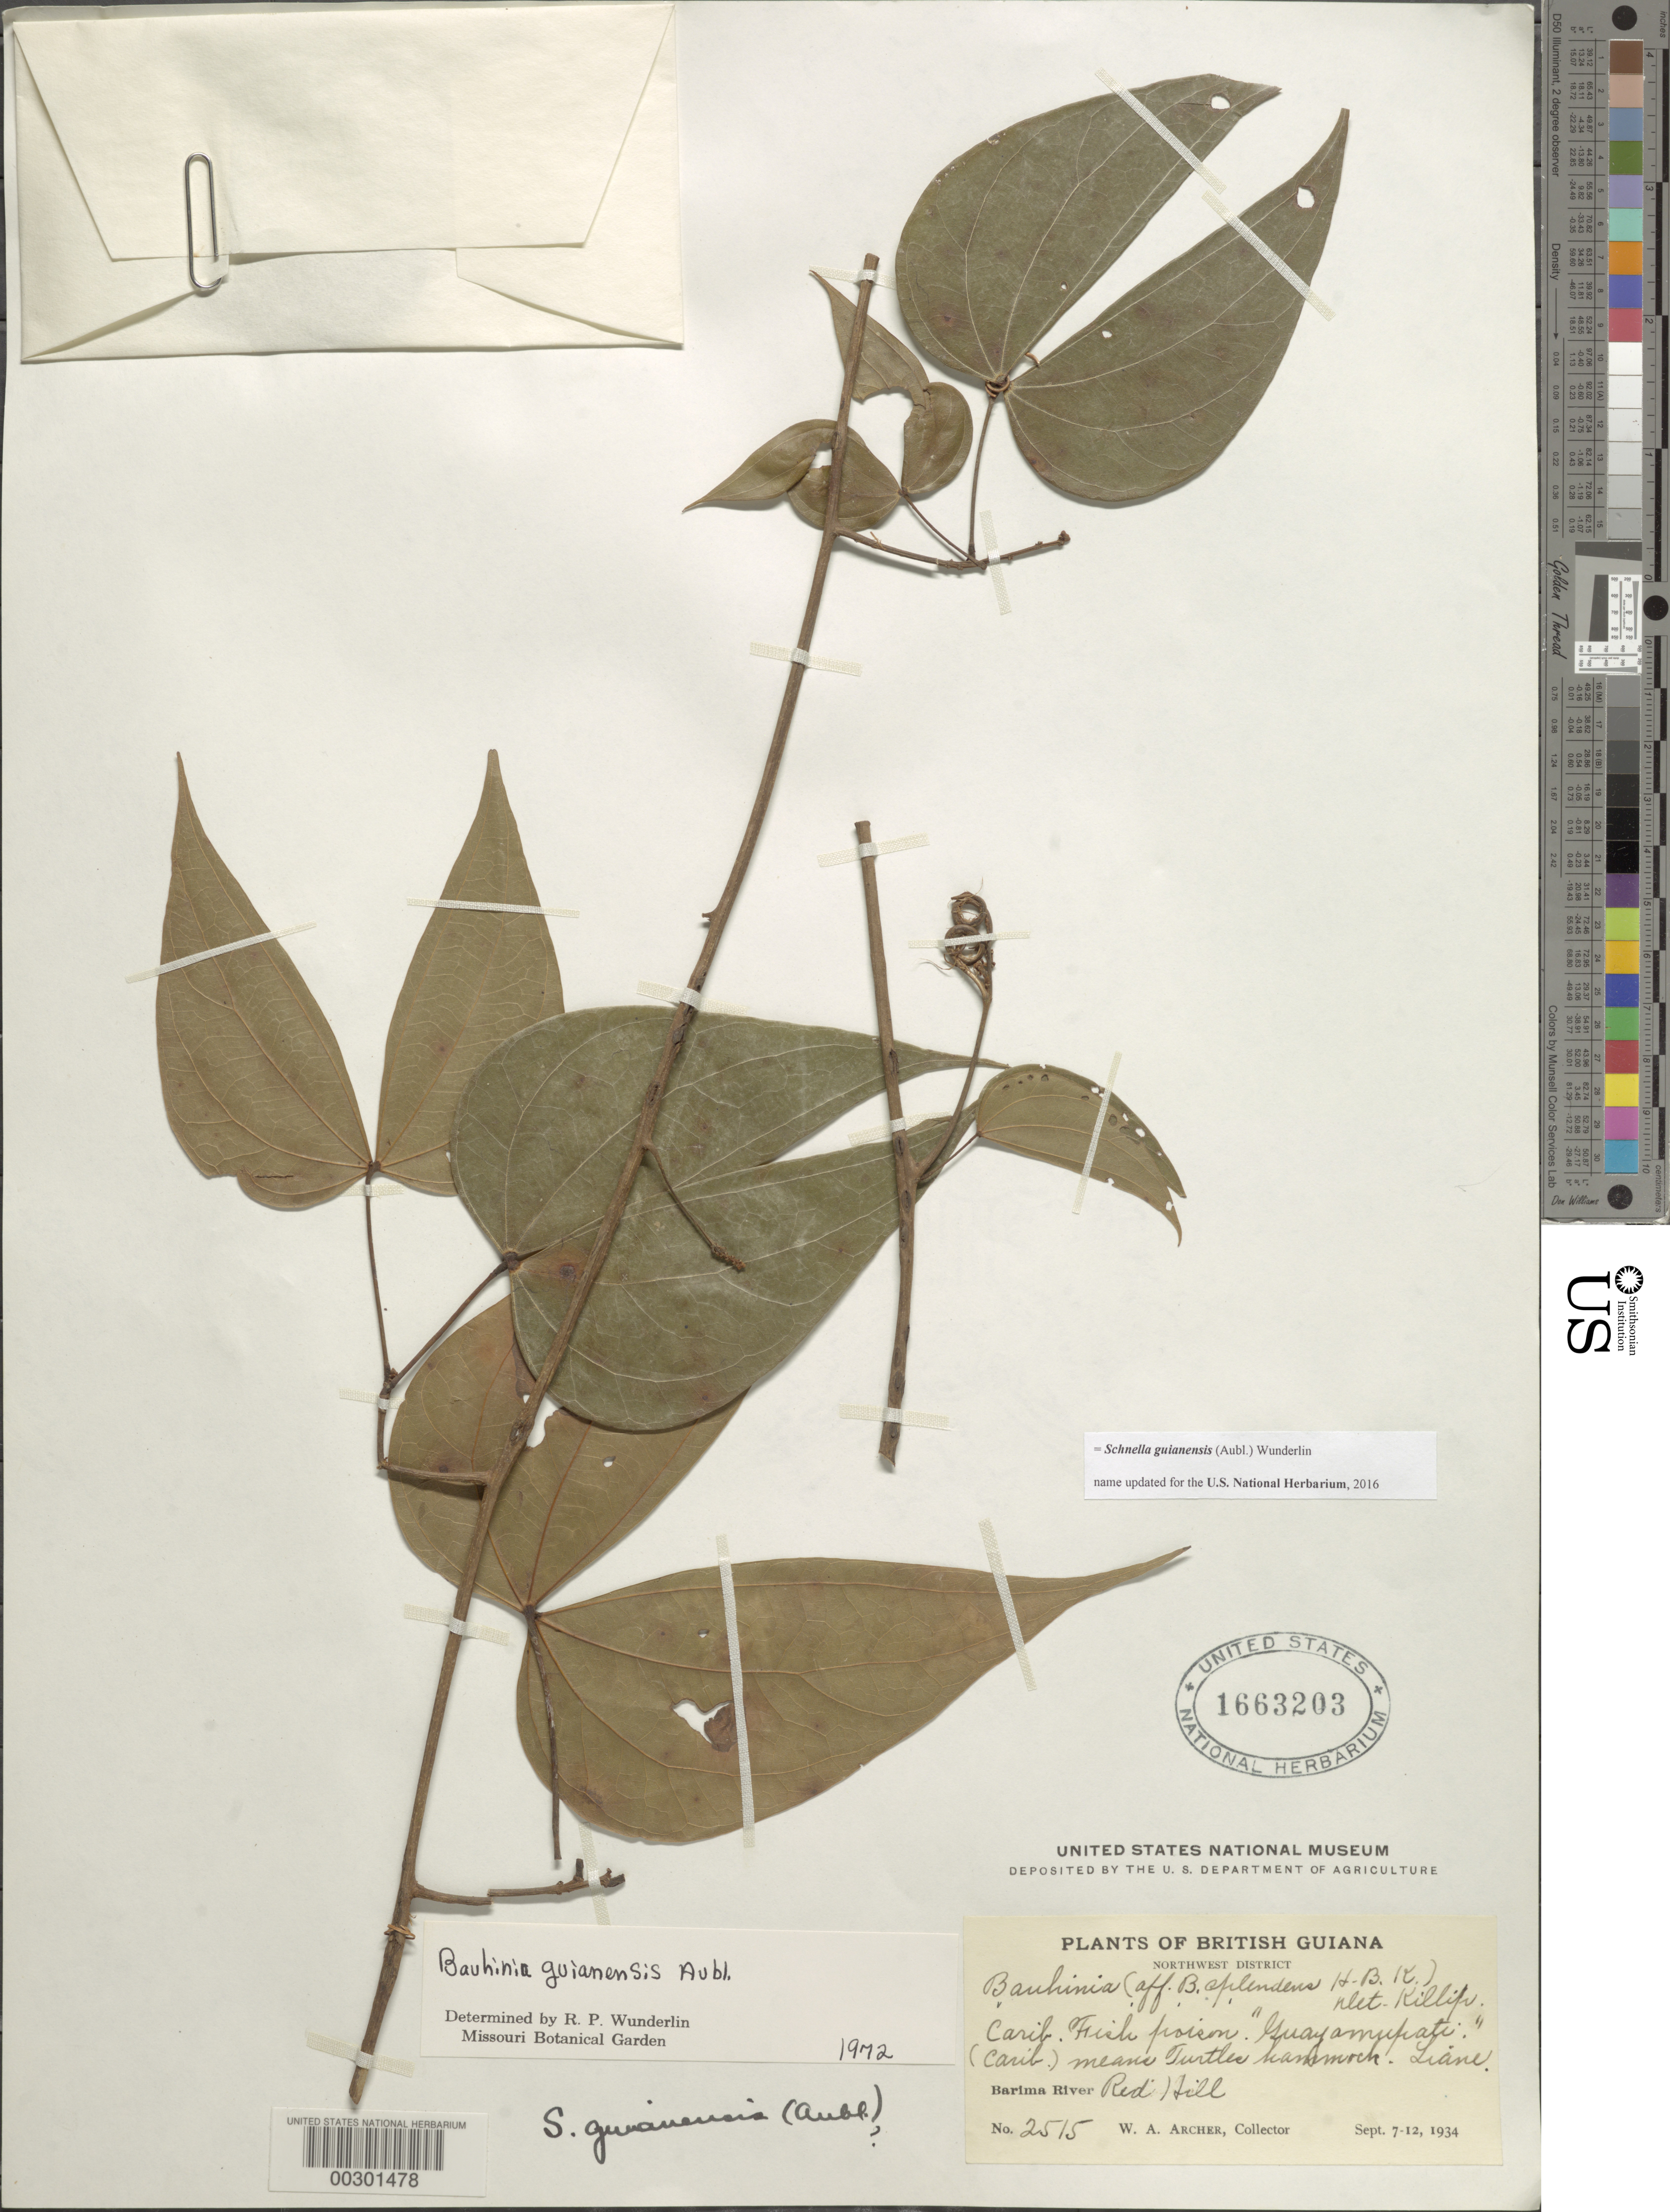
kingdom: Plantae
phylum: Tracheophyta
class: Magnoliopsida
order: Fabales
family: Fabaceae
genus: Schnella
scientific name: Schnella guianensis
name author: (Aubl.) Wunderlin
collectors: W. A. Archer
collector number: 2515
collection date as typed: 07 Sep 1934 to 12 Sep 1934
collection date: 1934-09-07/1934-09-12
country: Guyana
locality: Barima river, red hill; northwest dist.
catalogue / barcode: US 1663203